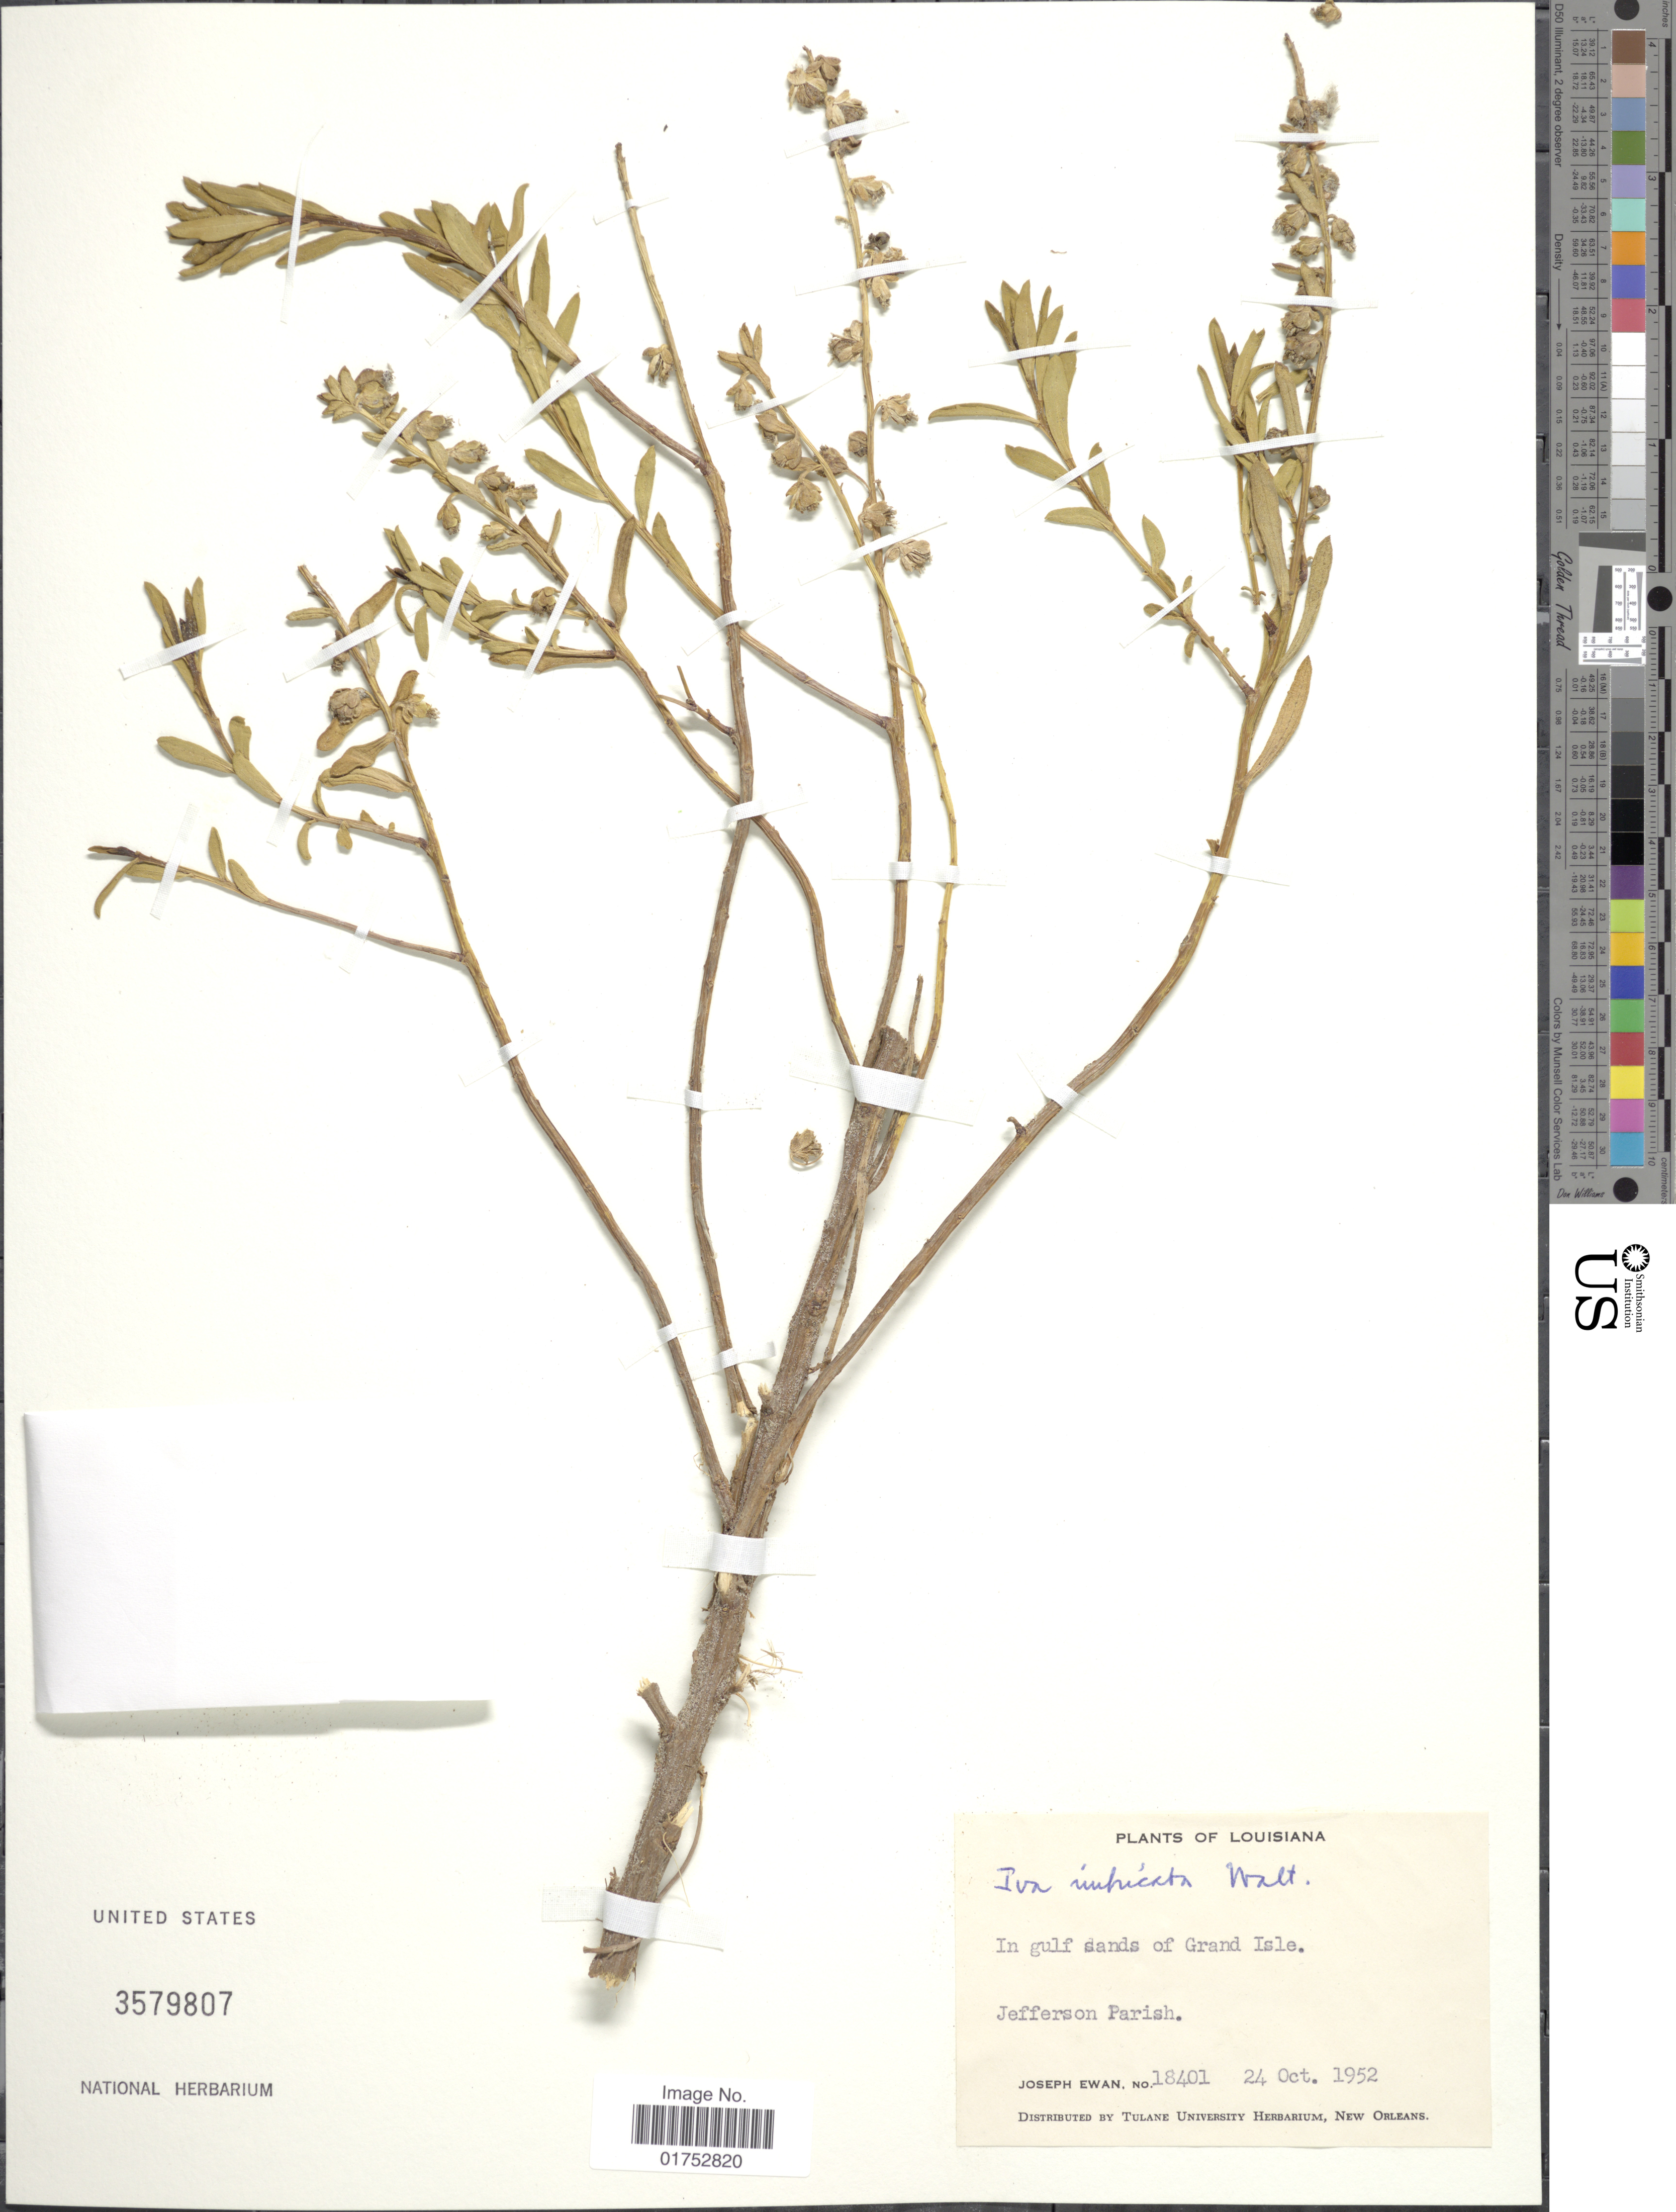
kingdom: Plantae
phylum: Tracheophyta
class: Magnoliopsida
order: Asterales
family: Asteraceae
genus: Iva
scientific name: Iva imbricata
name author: Walter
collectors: J. A. Ewan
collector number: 18401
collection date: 1952-10-24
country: United States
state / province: Louisiana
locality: Grand Isle, Jefferson Parish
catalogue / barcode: US 3579807